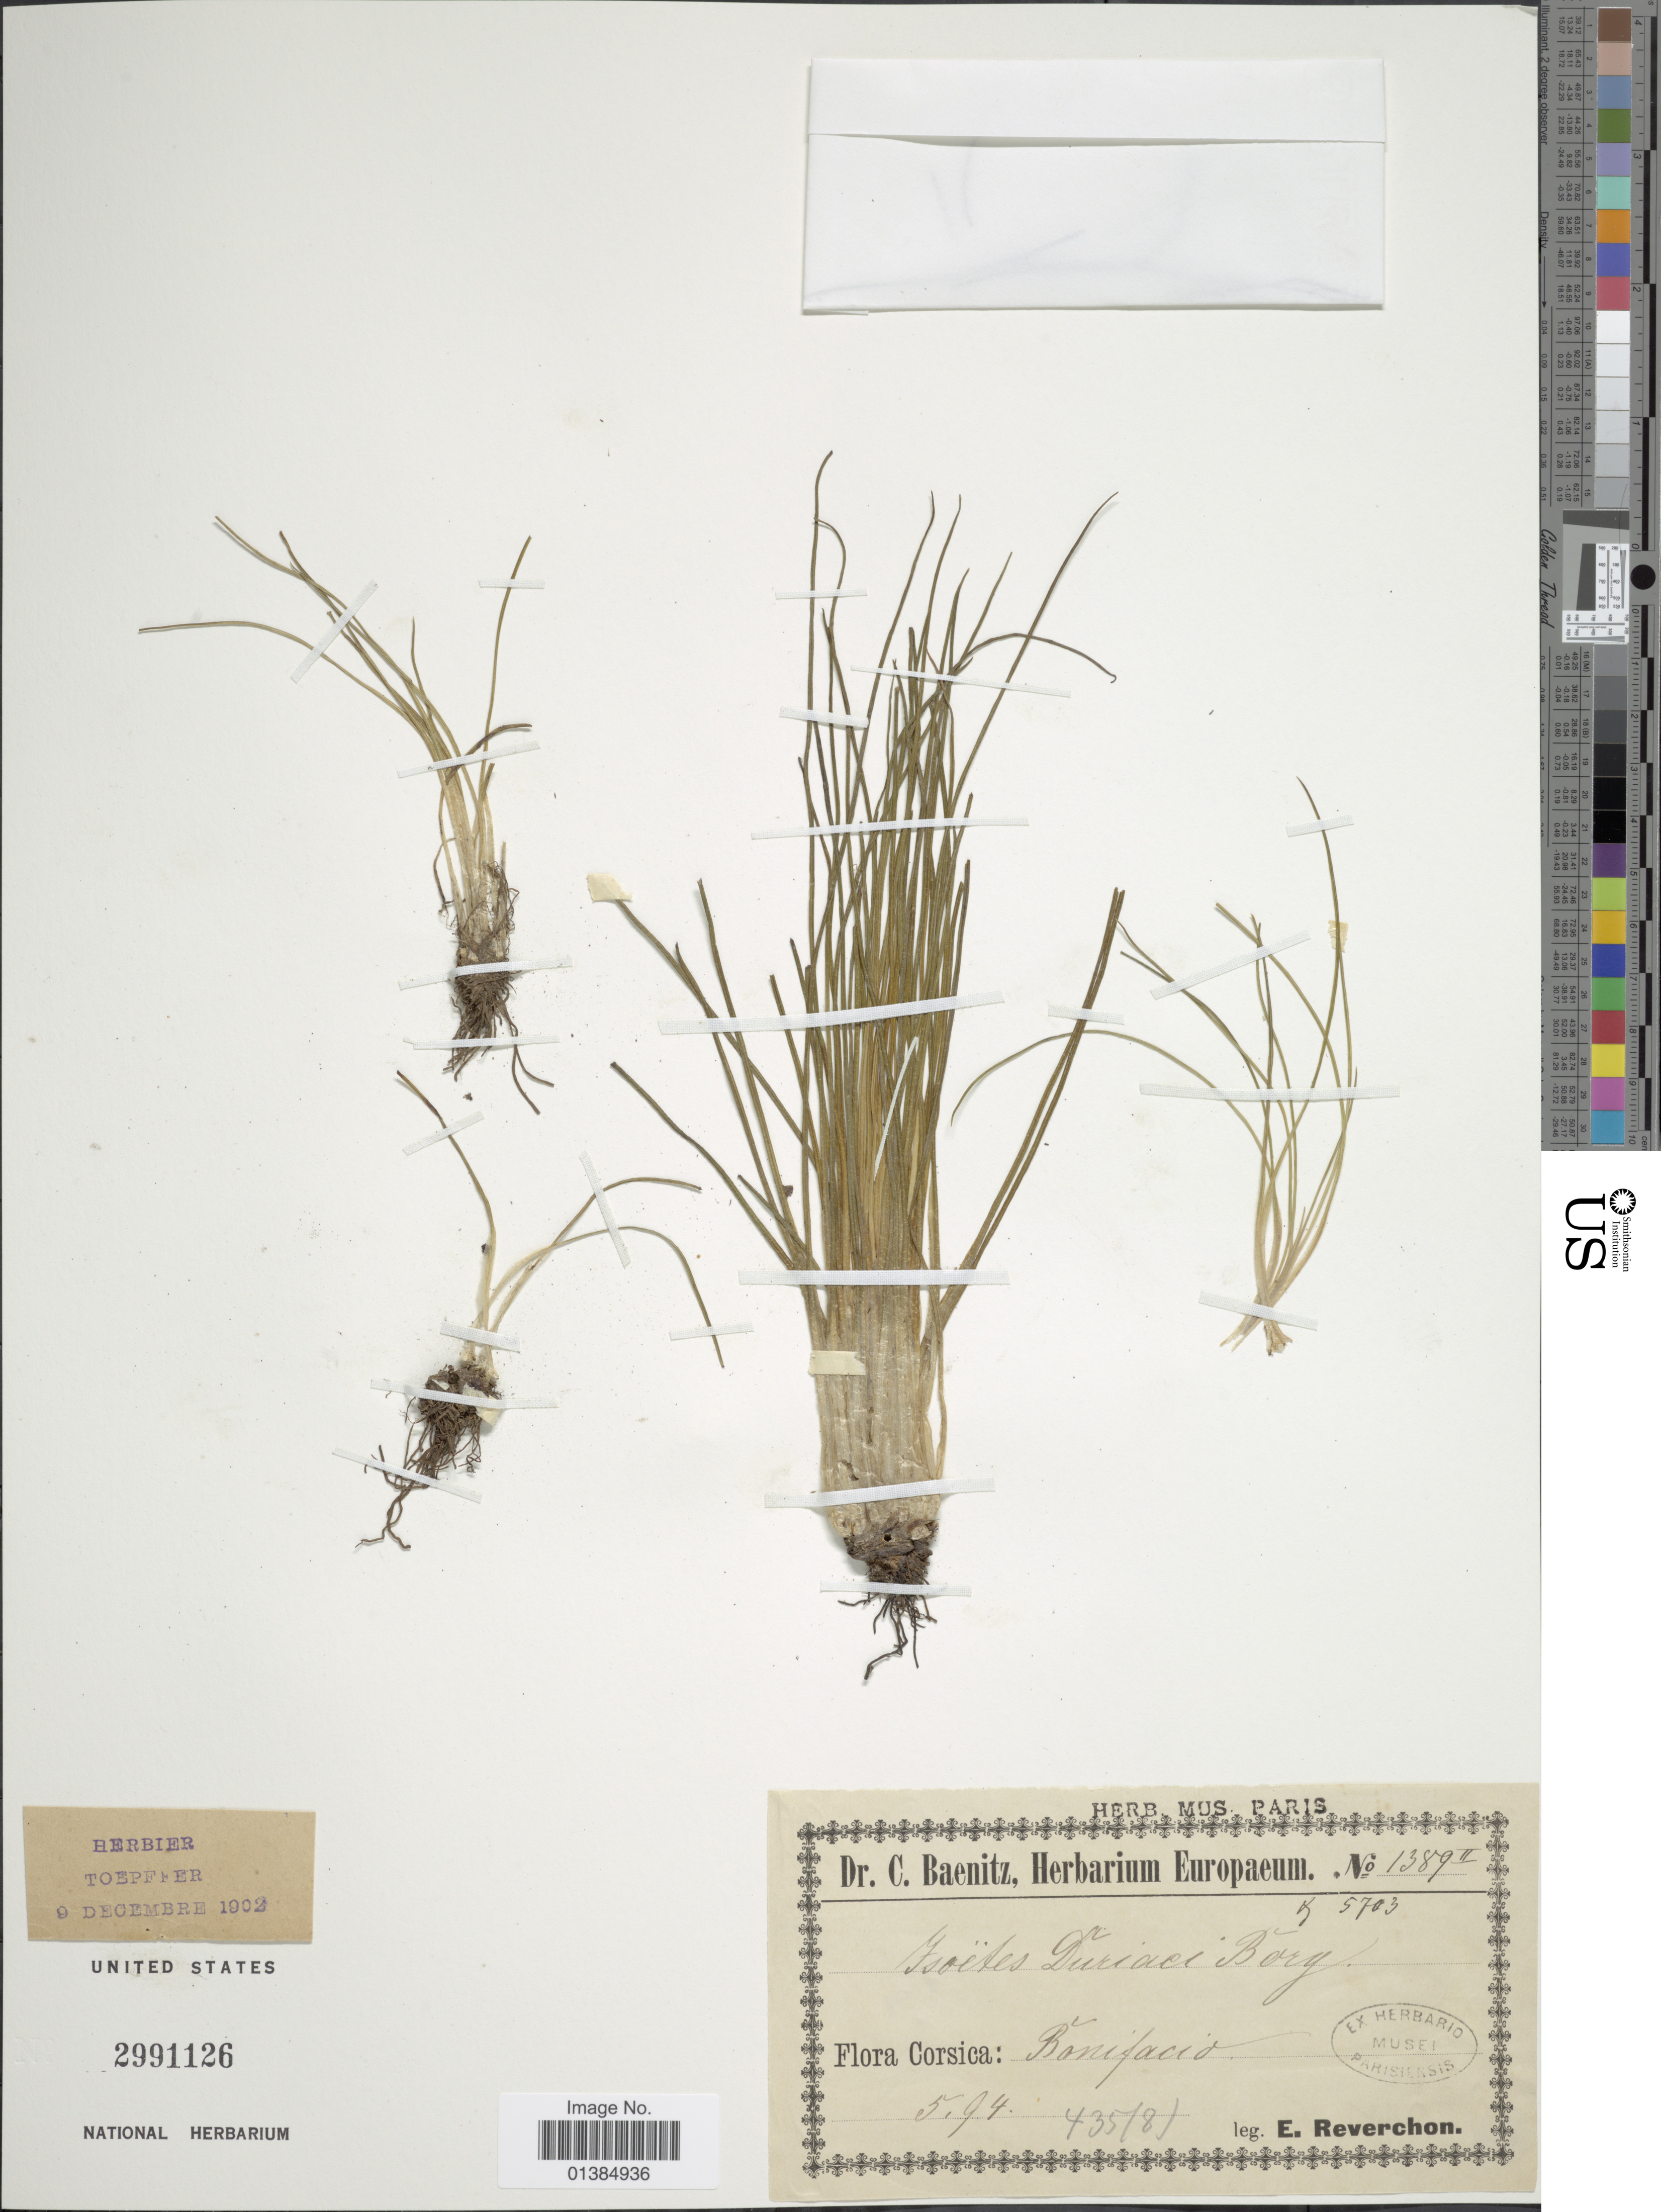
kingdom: Plantae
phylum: Tracheophyta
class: Lycopodiopsida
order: Isoetales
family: Isoetaceae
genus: Isoetes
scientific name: Isoetes duriaei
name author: Bory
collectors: E. Reverchon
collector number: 1389 II *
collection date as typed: Transcribed d/m/y: /5/94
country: France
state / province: Corsica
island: Corse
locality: Bonifacio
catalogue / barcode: US 2991126